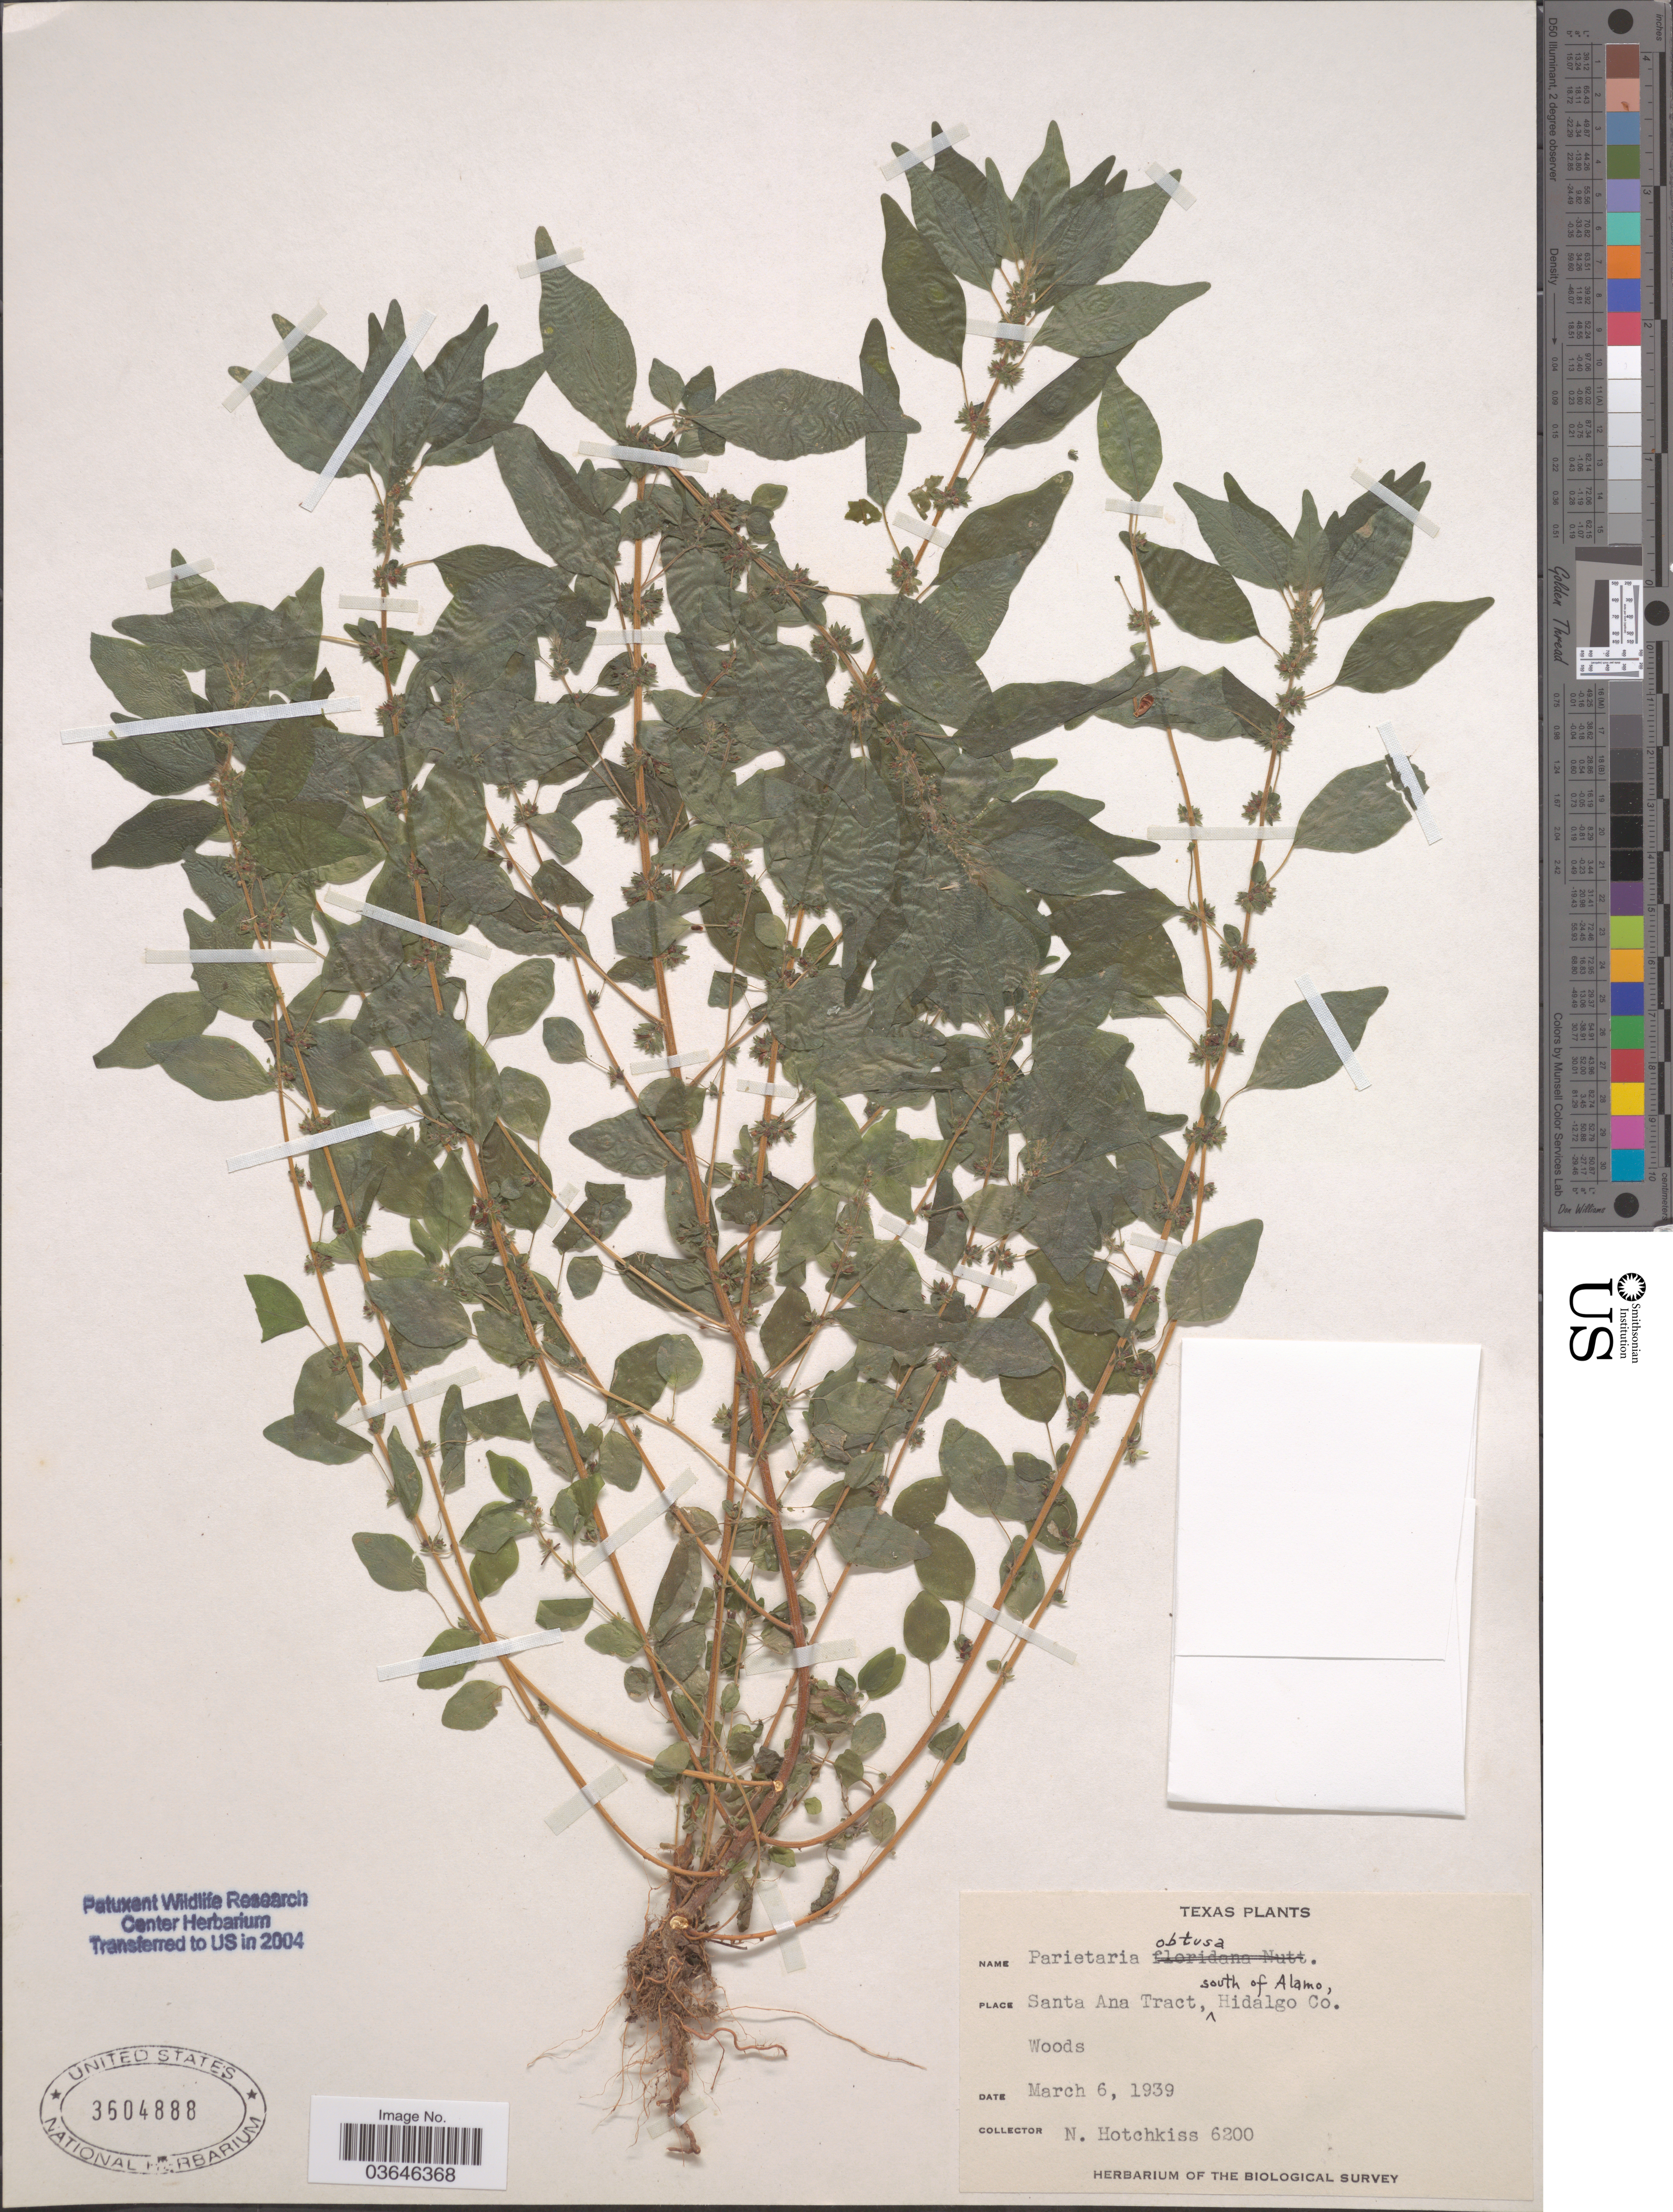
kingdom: Plantae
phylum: Tracheophyta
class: Magnoliopsida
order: Rosales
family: Urticaceae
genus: Parietaria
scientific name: Parietaria obtusa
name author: Rydb. ex Small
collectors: N. Hotchkiss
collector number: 6200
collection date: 1939-03-06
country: United States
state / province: Texas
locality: Santa Ana Tract, South of Alamo, Hidalgo Co.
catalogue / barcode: US 3604888